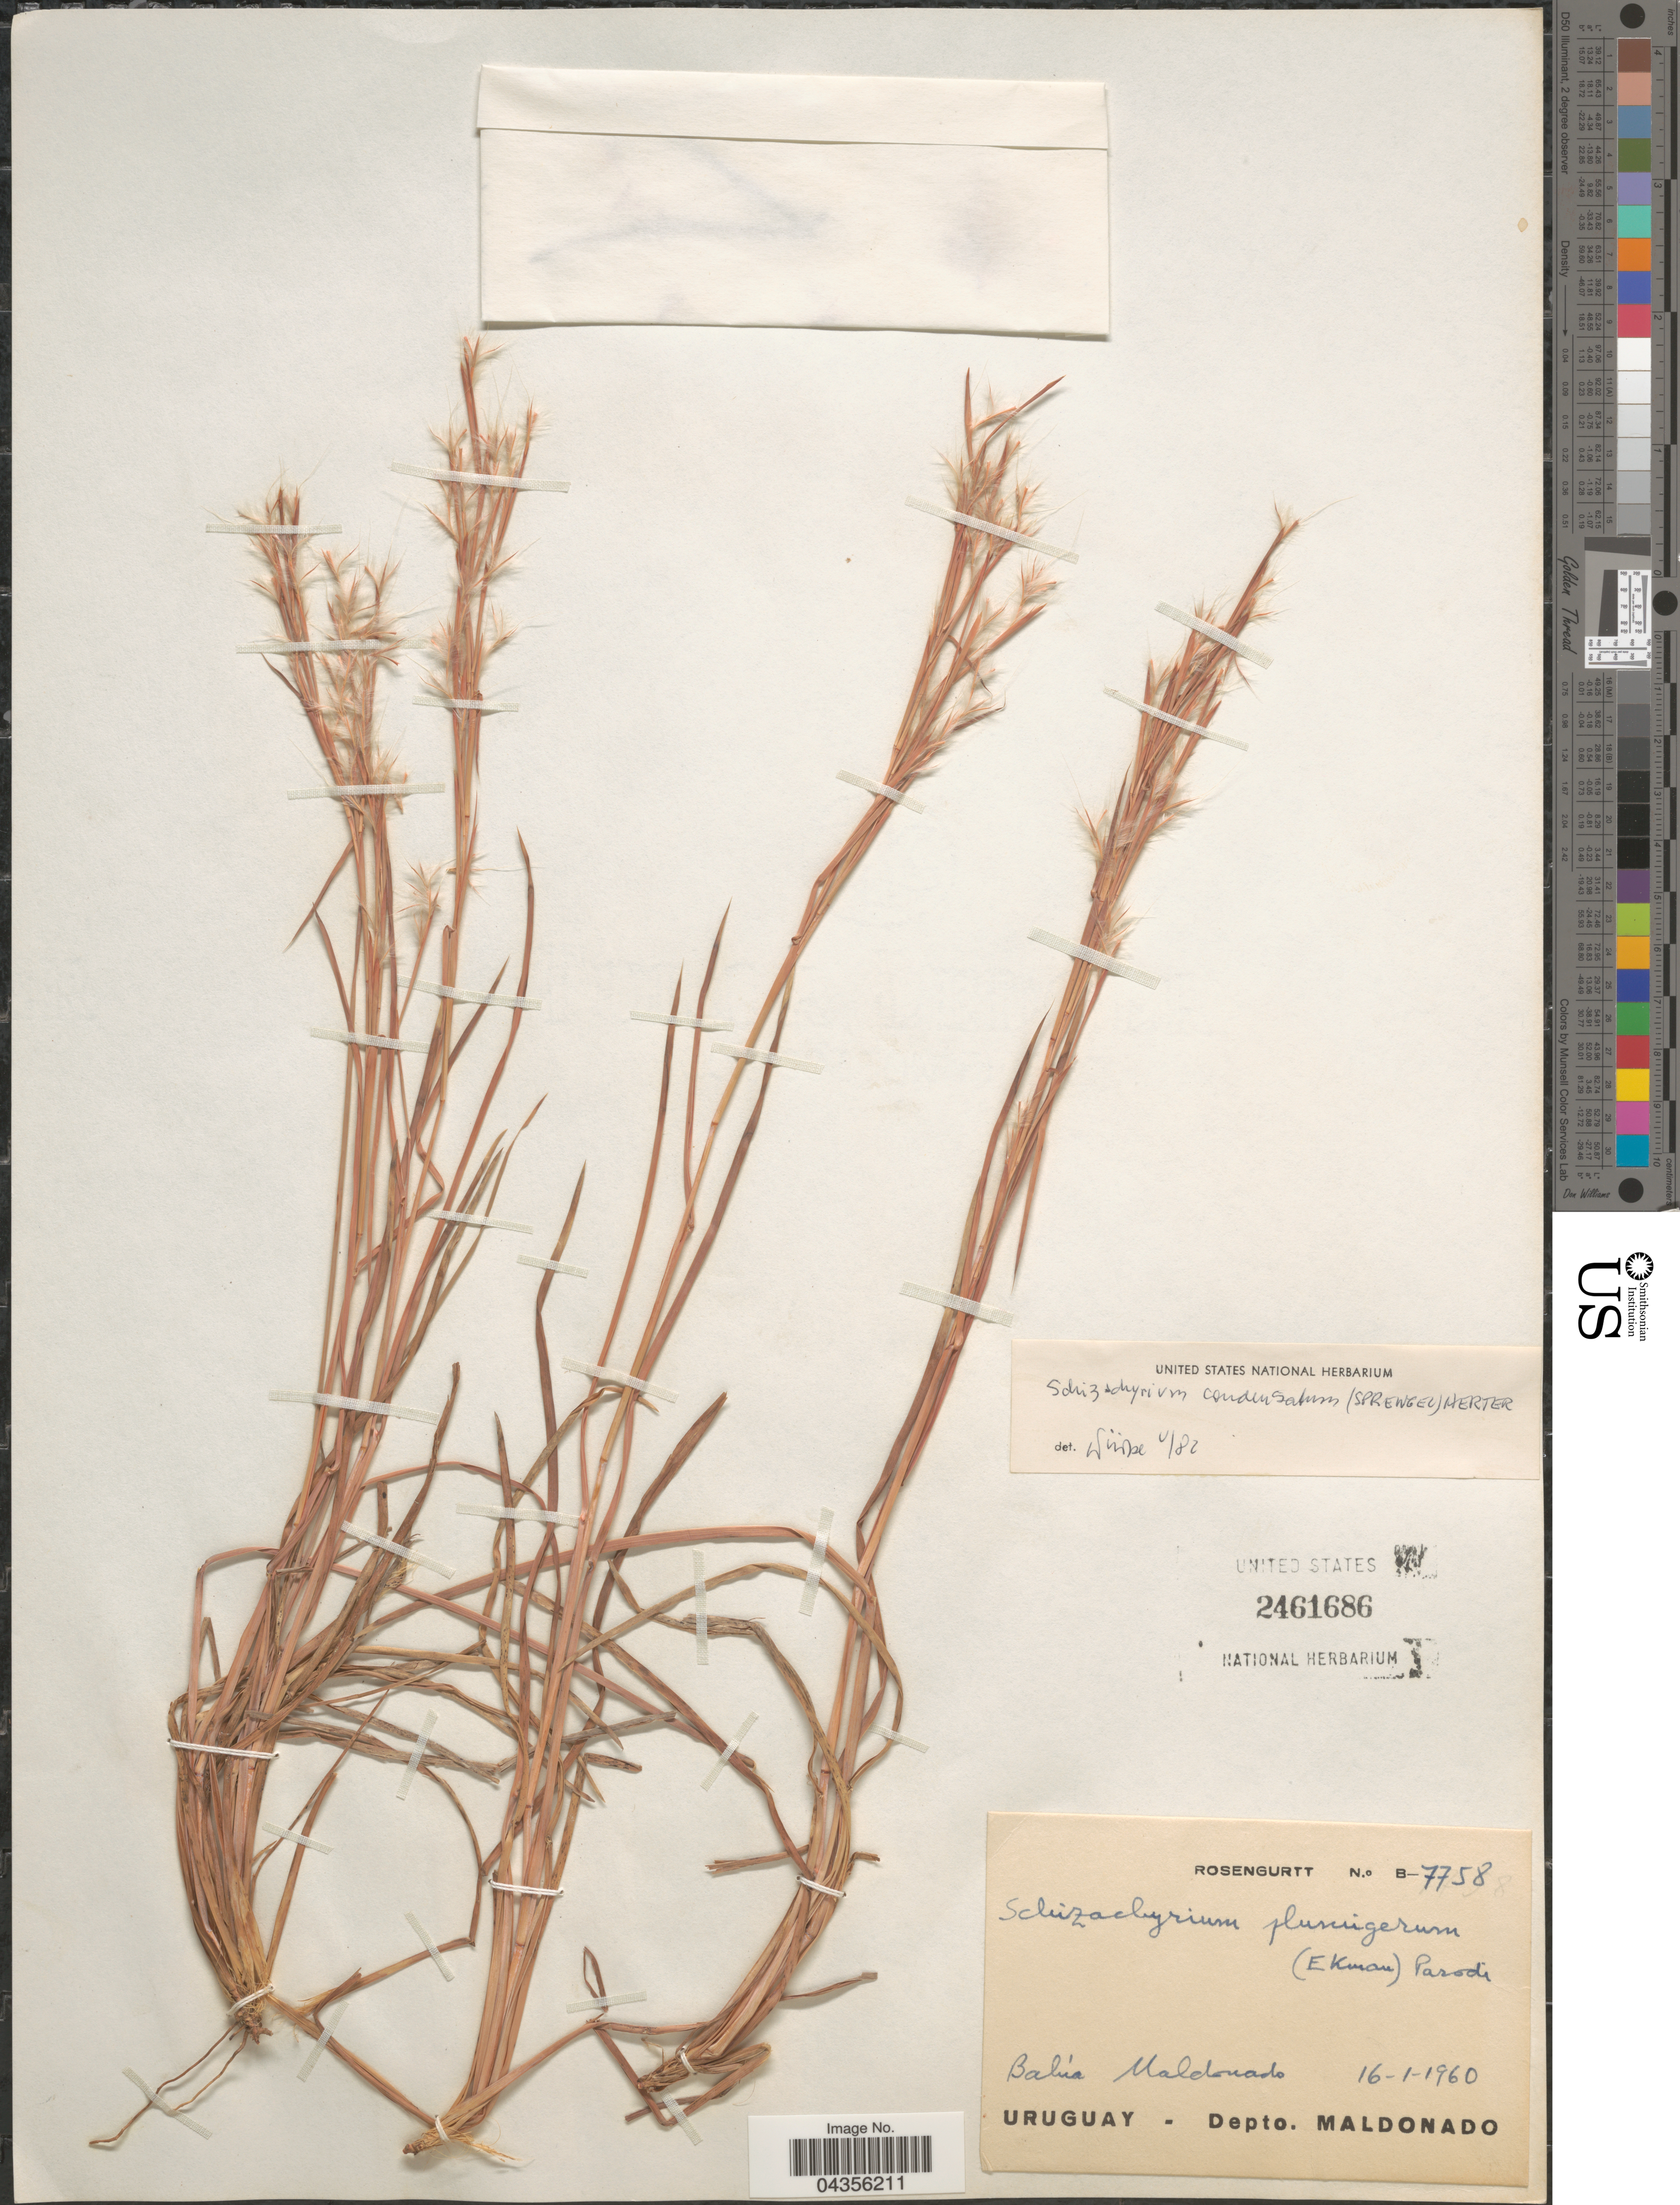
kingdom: Plantae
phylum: Tracheophyta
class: Liliopsida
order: Poales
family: Poaceae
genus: Schizachyrium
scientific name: Schizachyrium condensatum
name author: (Kunth) Nees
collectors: Rosengurtt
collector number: B-7758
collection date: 1960-01-16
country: Uruguay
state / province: Maldonado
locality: Bahía Maldonado. Depto. Maldonado.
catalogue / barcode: US 2461686